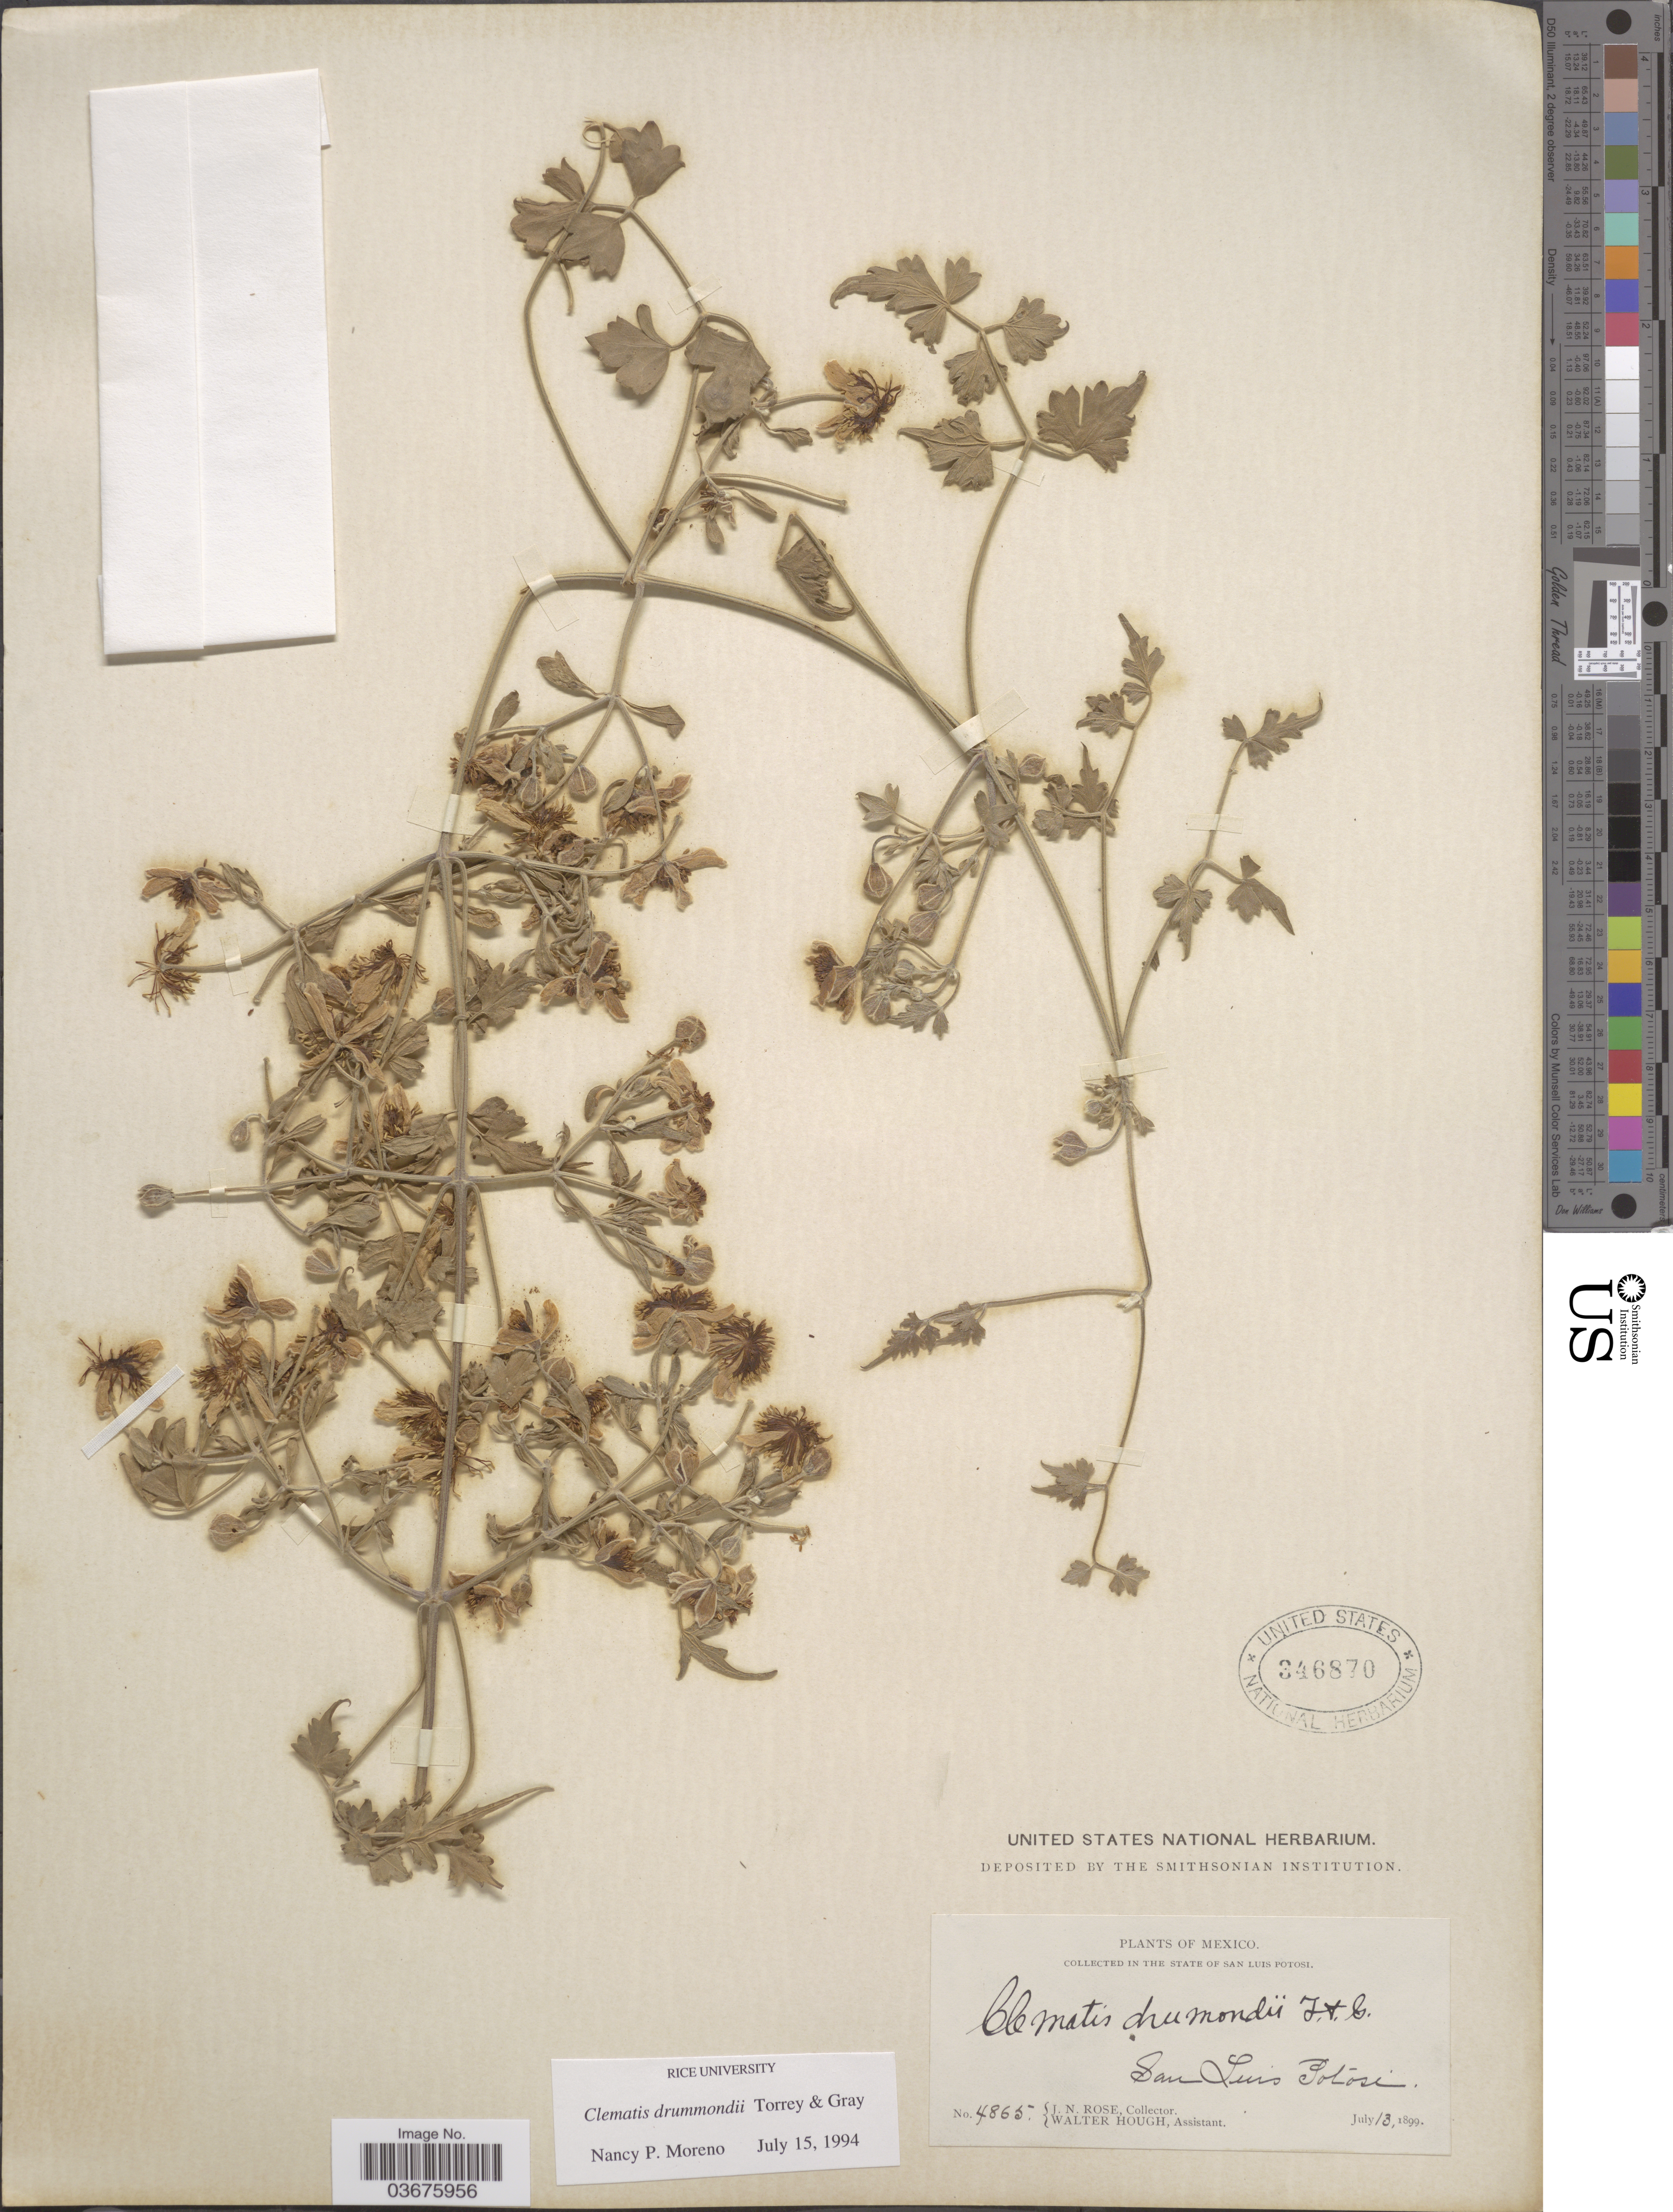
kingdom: Plantae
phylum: Tracheophyta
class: Magnoliopsida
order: Ranunculales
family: Ranunculaceae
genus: Clematis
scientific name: Clematis drummondii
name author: Torr. & A. Gray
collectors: J. N. Rose & W. Hough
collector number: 4865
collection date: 1899-07-13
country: Mexico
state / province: San Luis Potosí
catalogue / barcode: US 346870